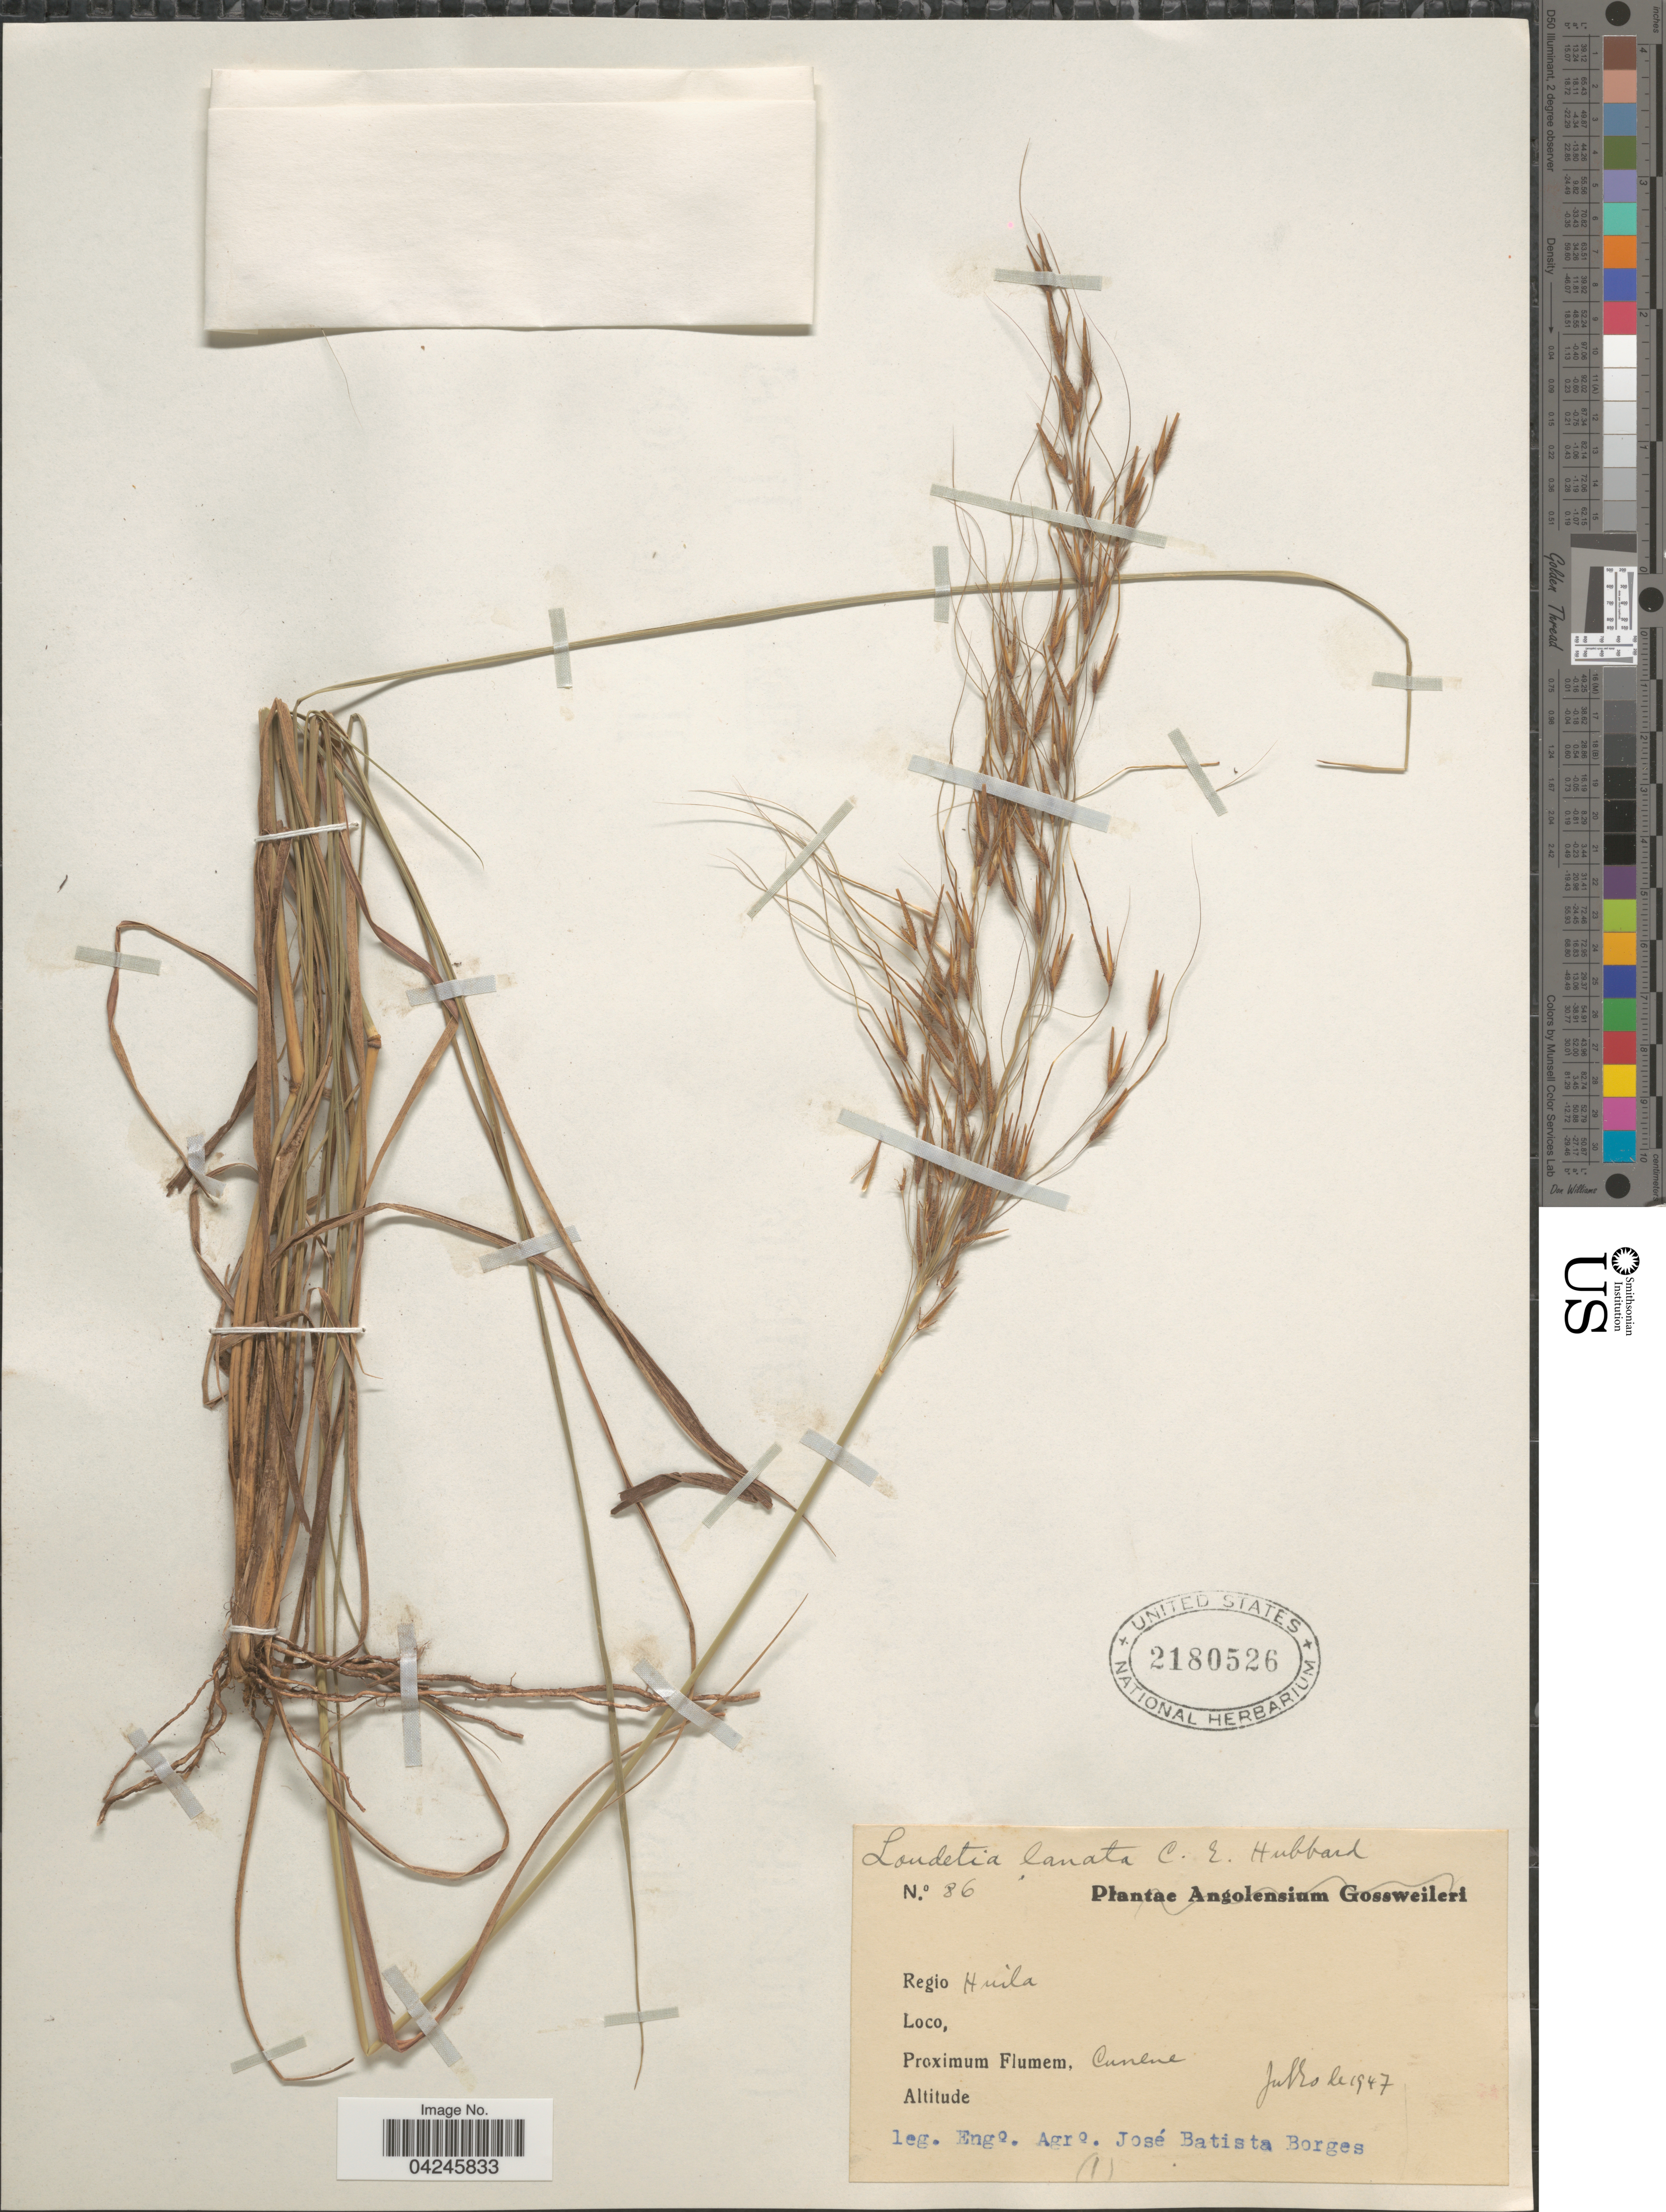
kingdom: Plantae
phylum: Tracheophyta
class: Liliopsida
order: Poales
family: Poaceae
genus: Loudetia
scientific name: Loudetia simplex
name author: (Nees) C.E. Hubb.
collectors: J. Batista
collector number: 86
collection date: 1947-07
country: Angola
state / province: Huila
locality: Regio Huila. Proximum Flumem, Cunene.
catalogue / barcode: US 2180526